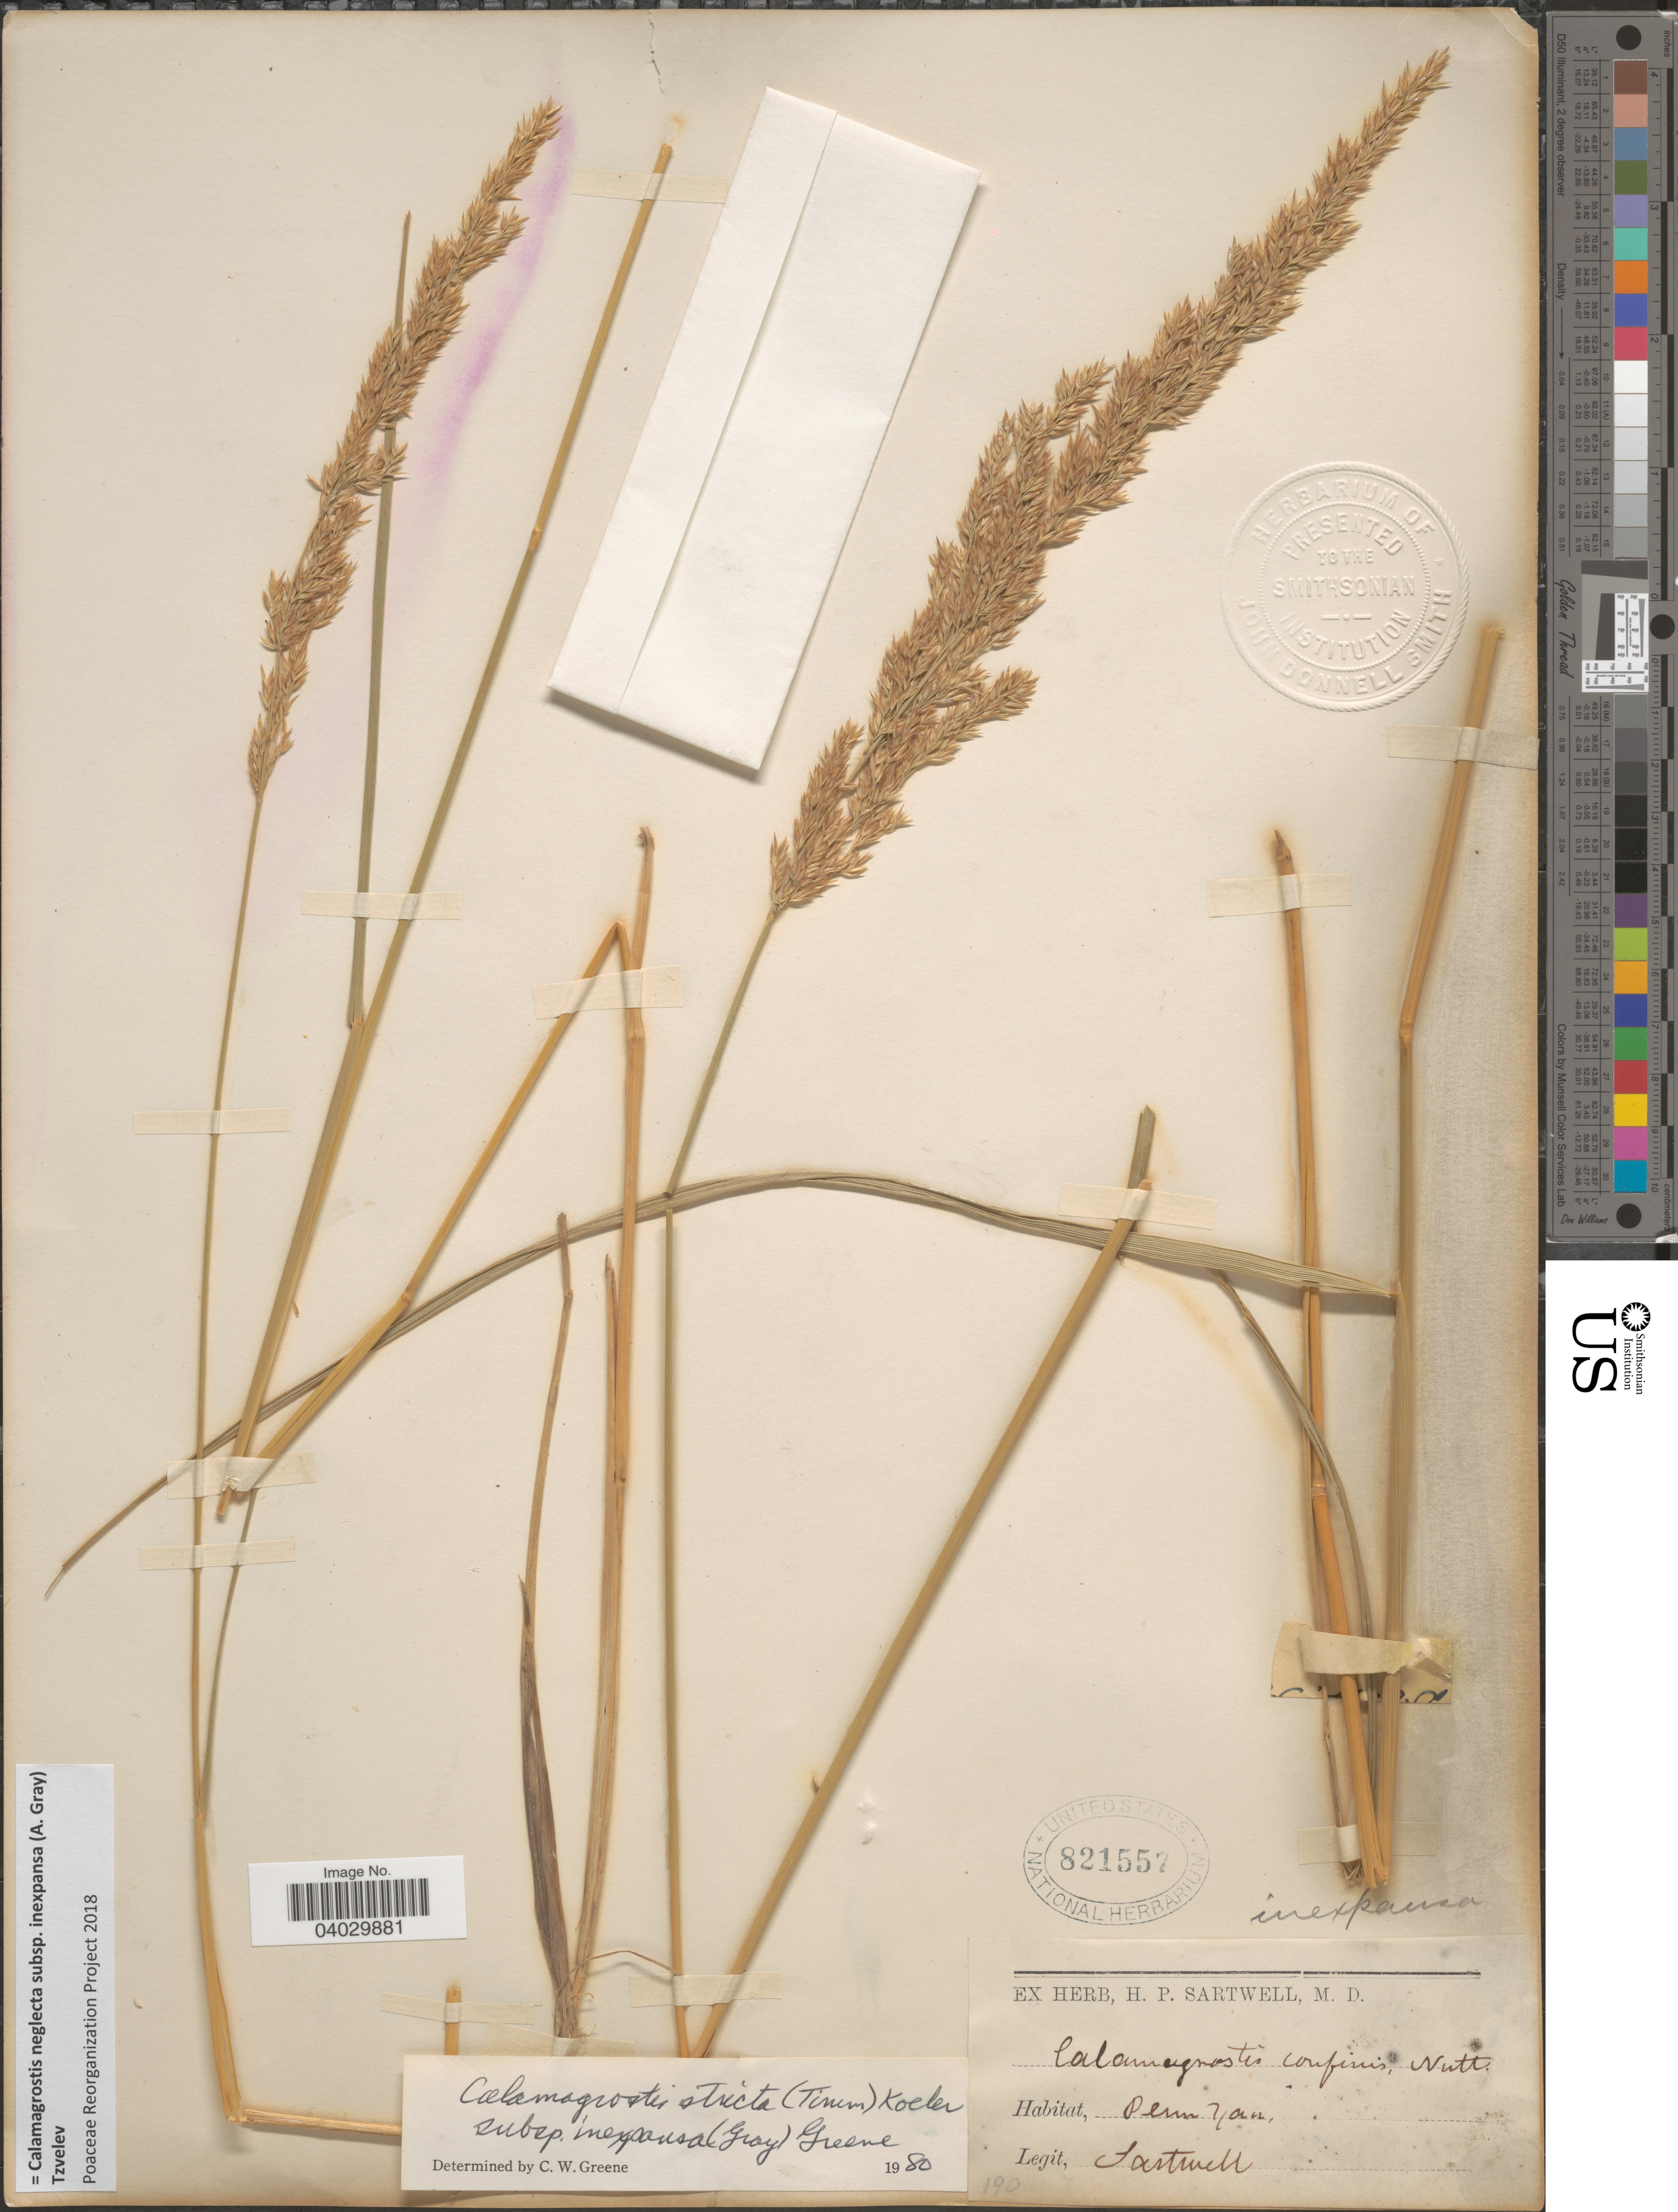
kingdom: Plantae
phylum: Tracheophyta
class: Liliopsida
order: Poales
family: Poaceae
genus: Calamagrostis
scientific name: Calamagrostis neglecta subsp. inexpansa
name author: (A. Gray) Tzvelev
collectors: H. P. Sartwell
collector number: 190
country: United States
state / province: New York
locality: Penn Yan.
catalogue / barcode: US 821557